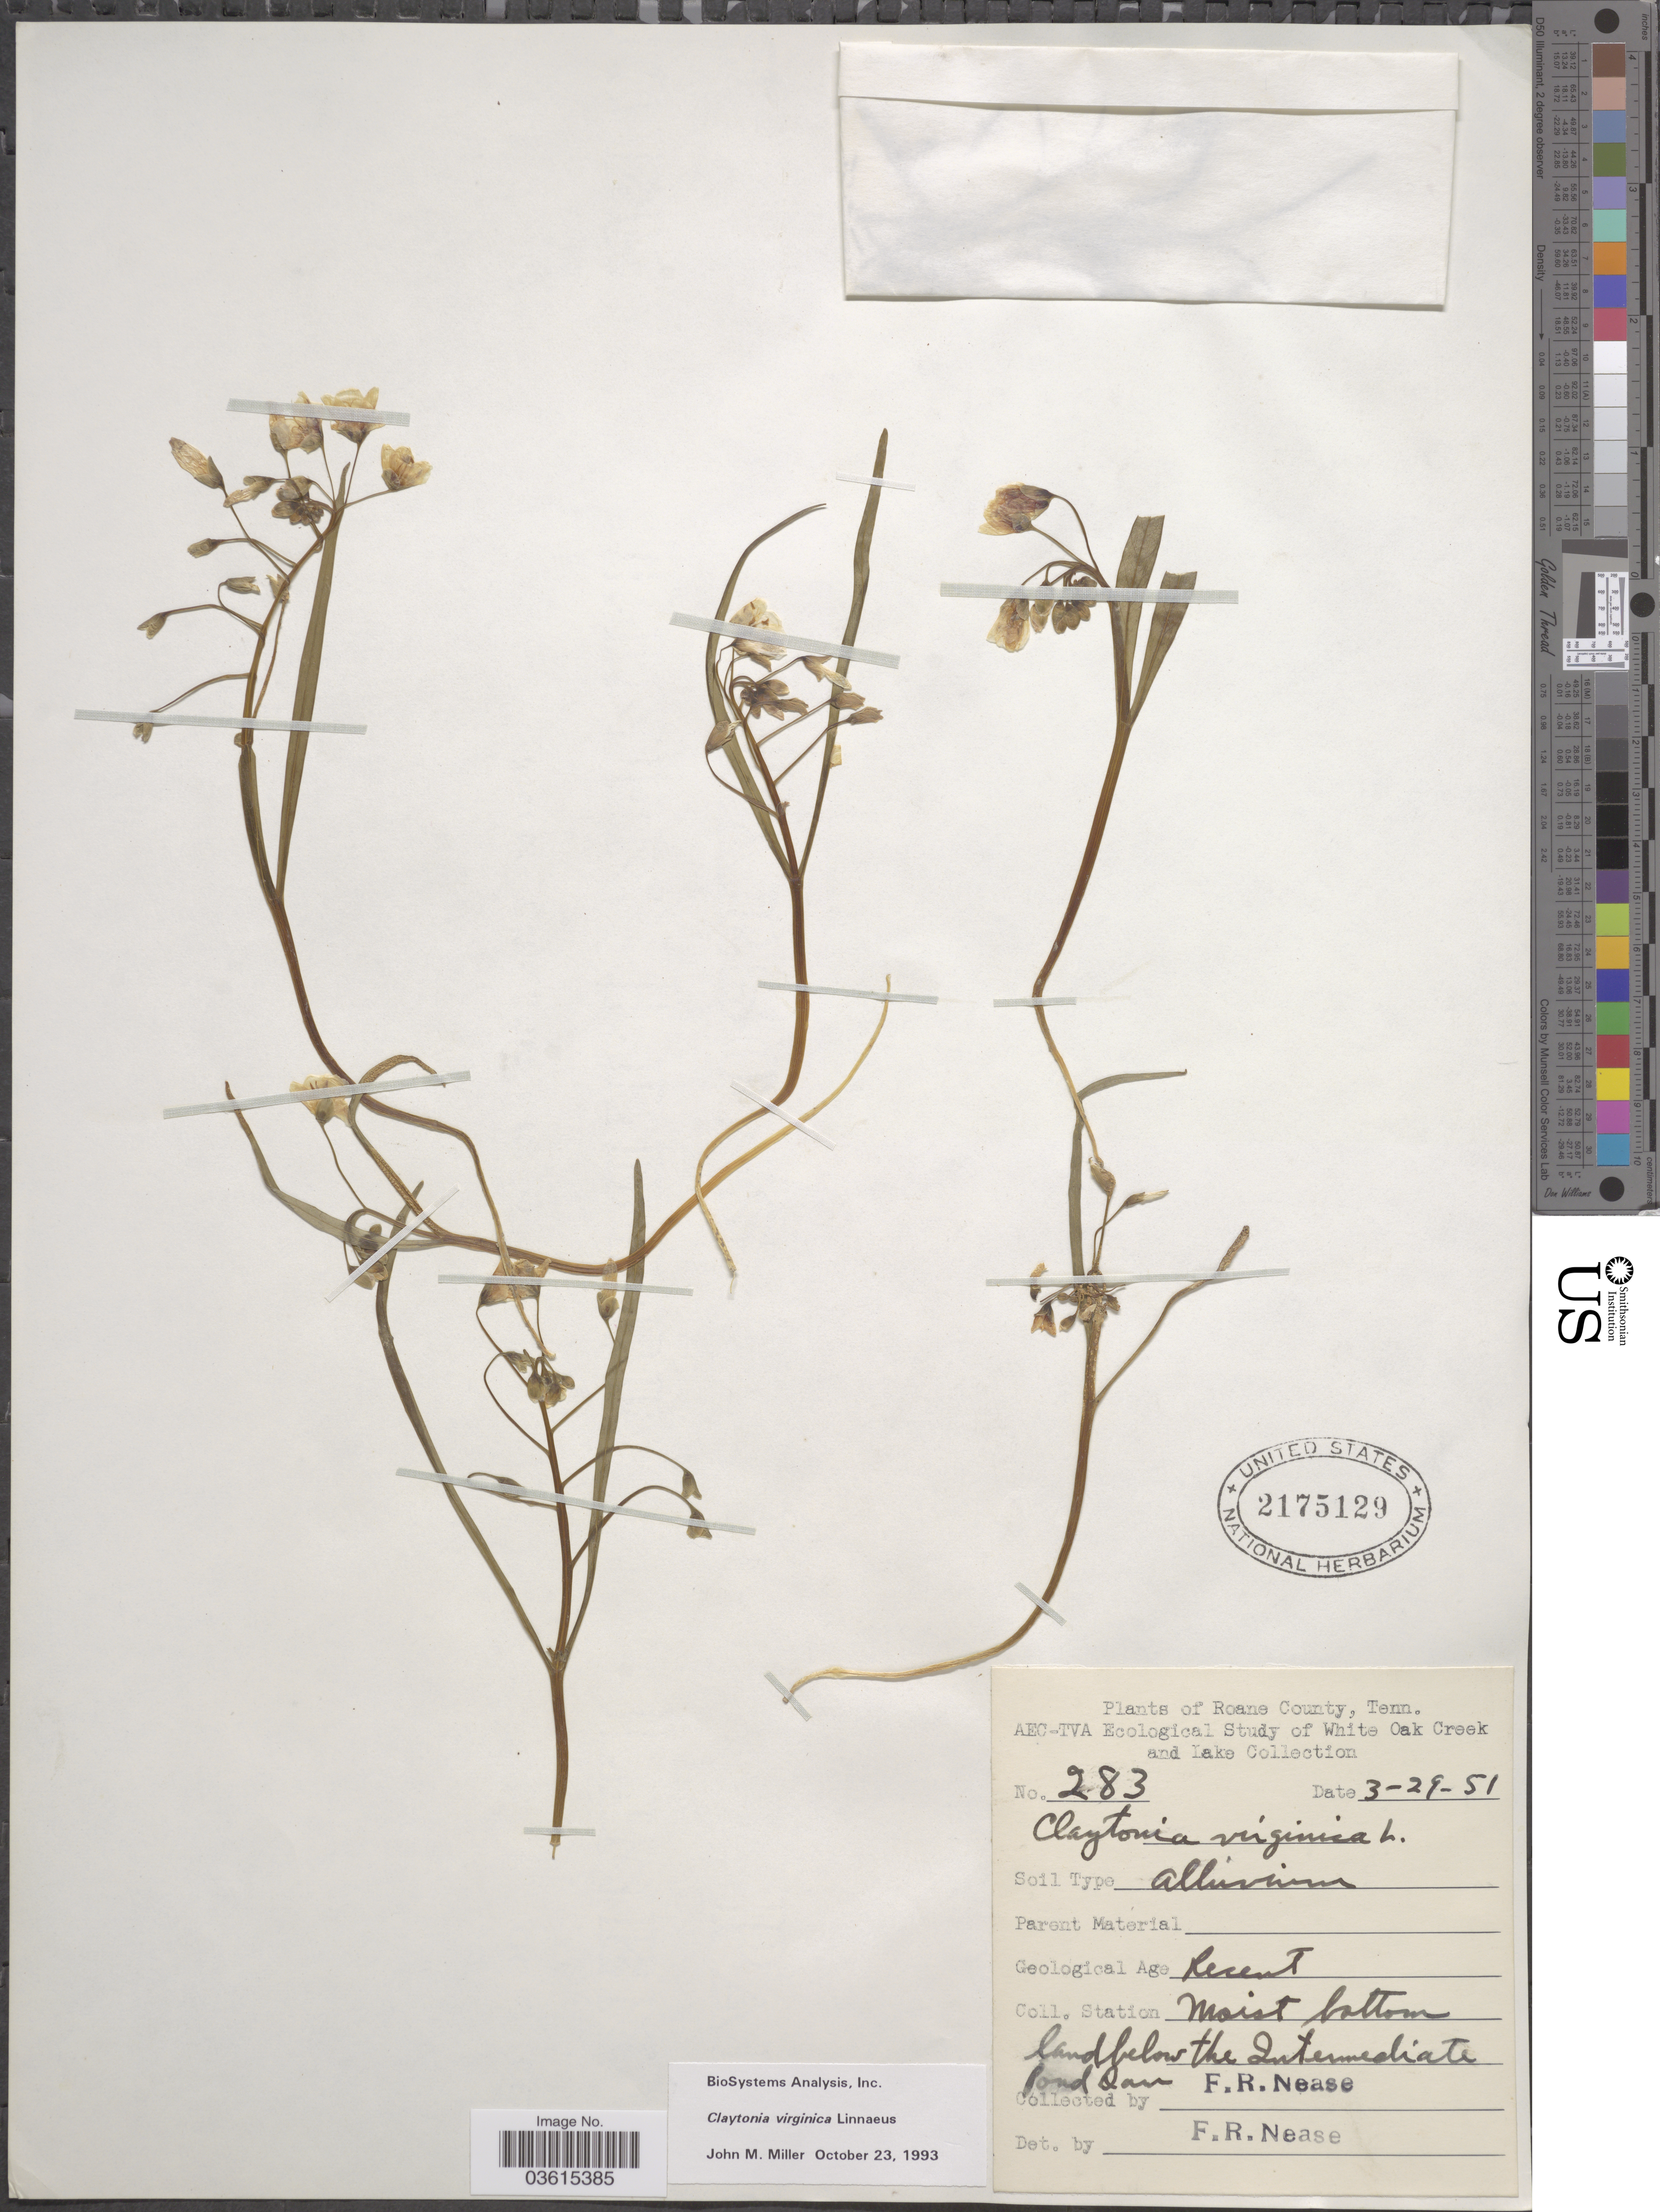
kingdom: Plantae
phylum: Tracheophyta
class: Magnoliopsida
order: Caryophyllales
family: Montiaceae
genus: Claytonia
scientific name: Claytonia virginica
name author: L.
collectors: F. Nease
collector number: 283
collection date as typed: Transcribed d/m/y: 29/3/51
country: United States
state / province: Tennessee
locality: Roane County. Land below the Intermediate Pond Dam. White Oak Creek and Lake.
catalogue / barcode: US 2175129